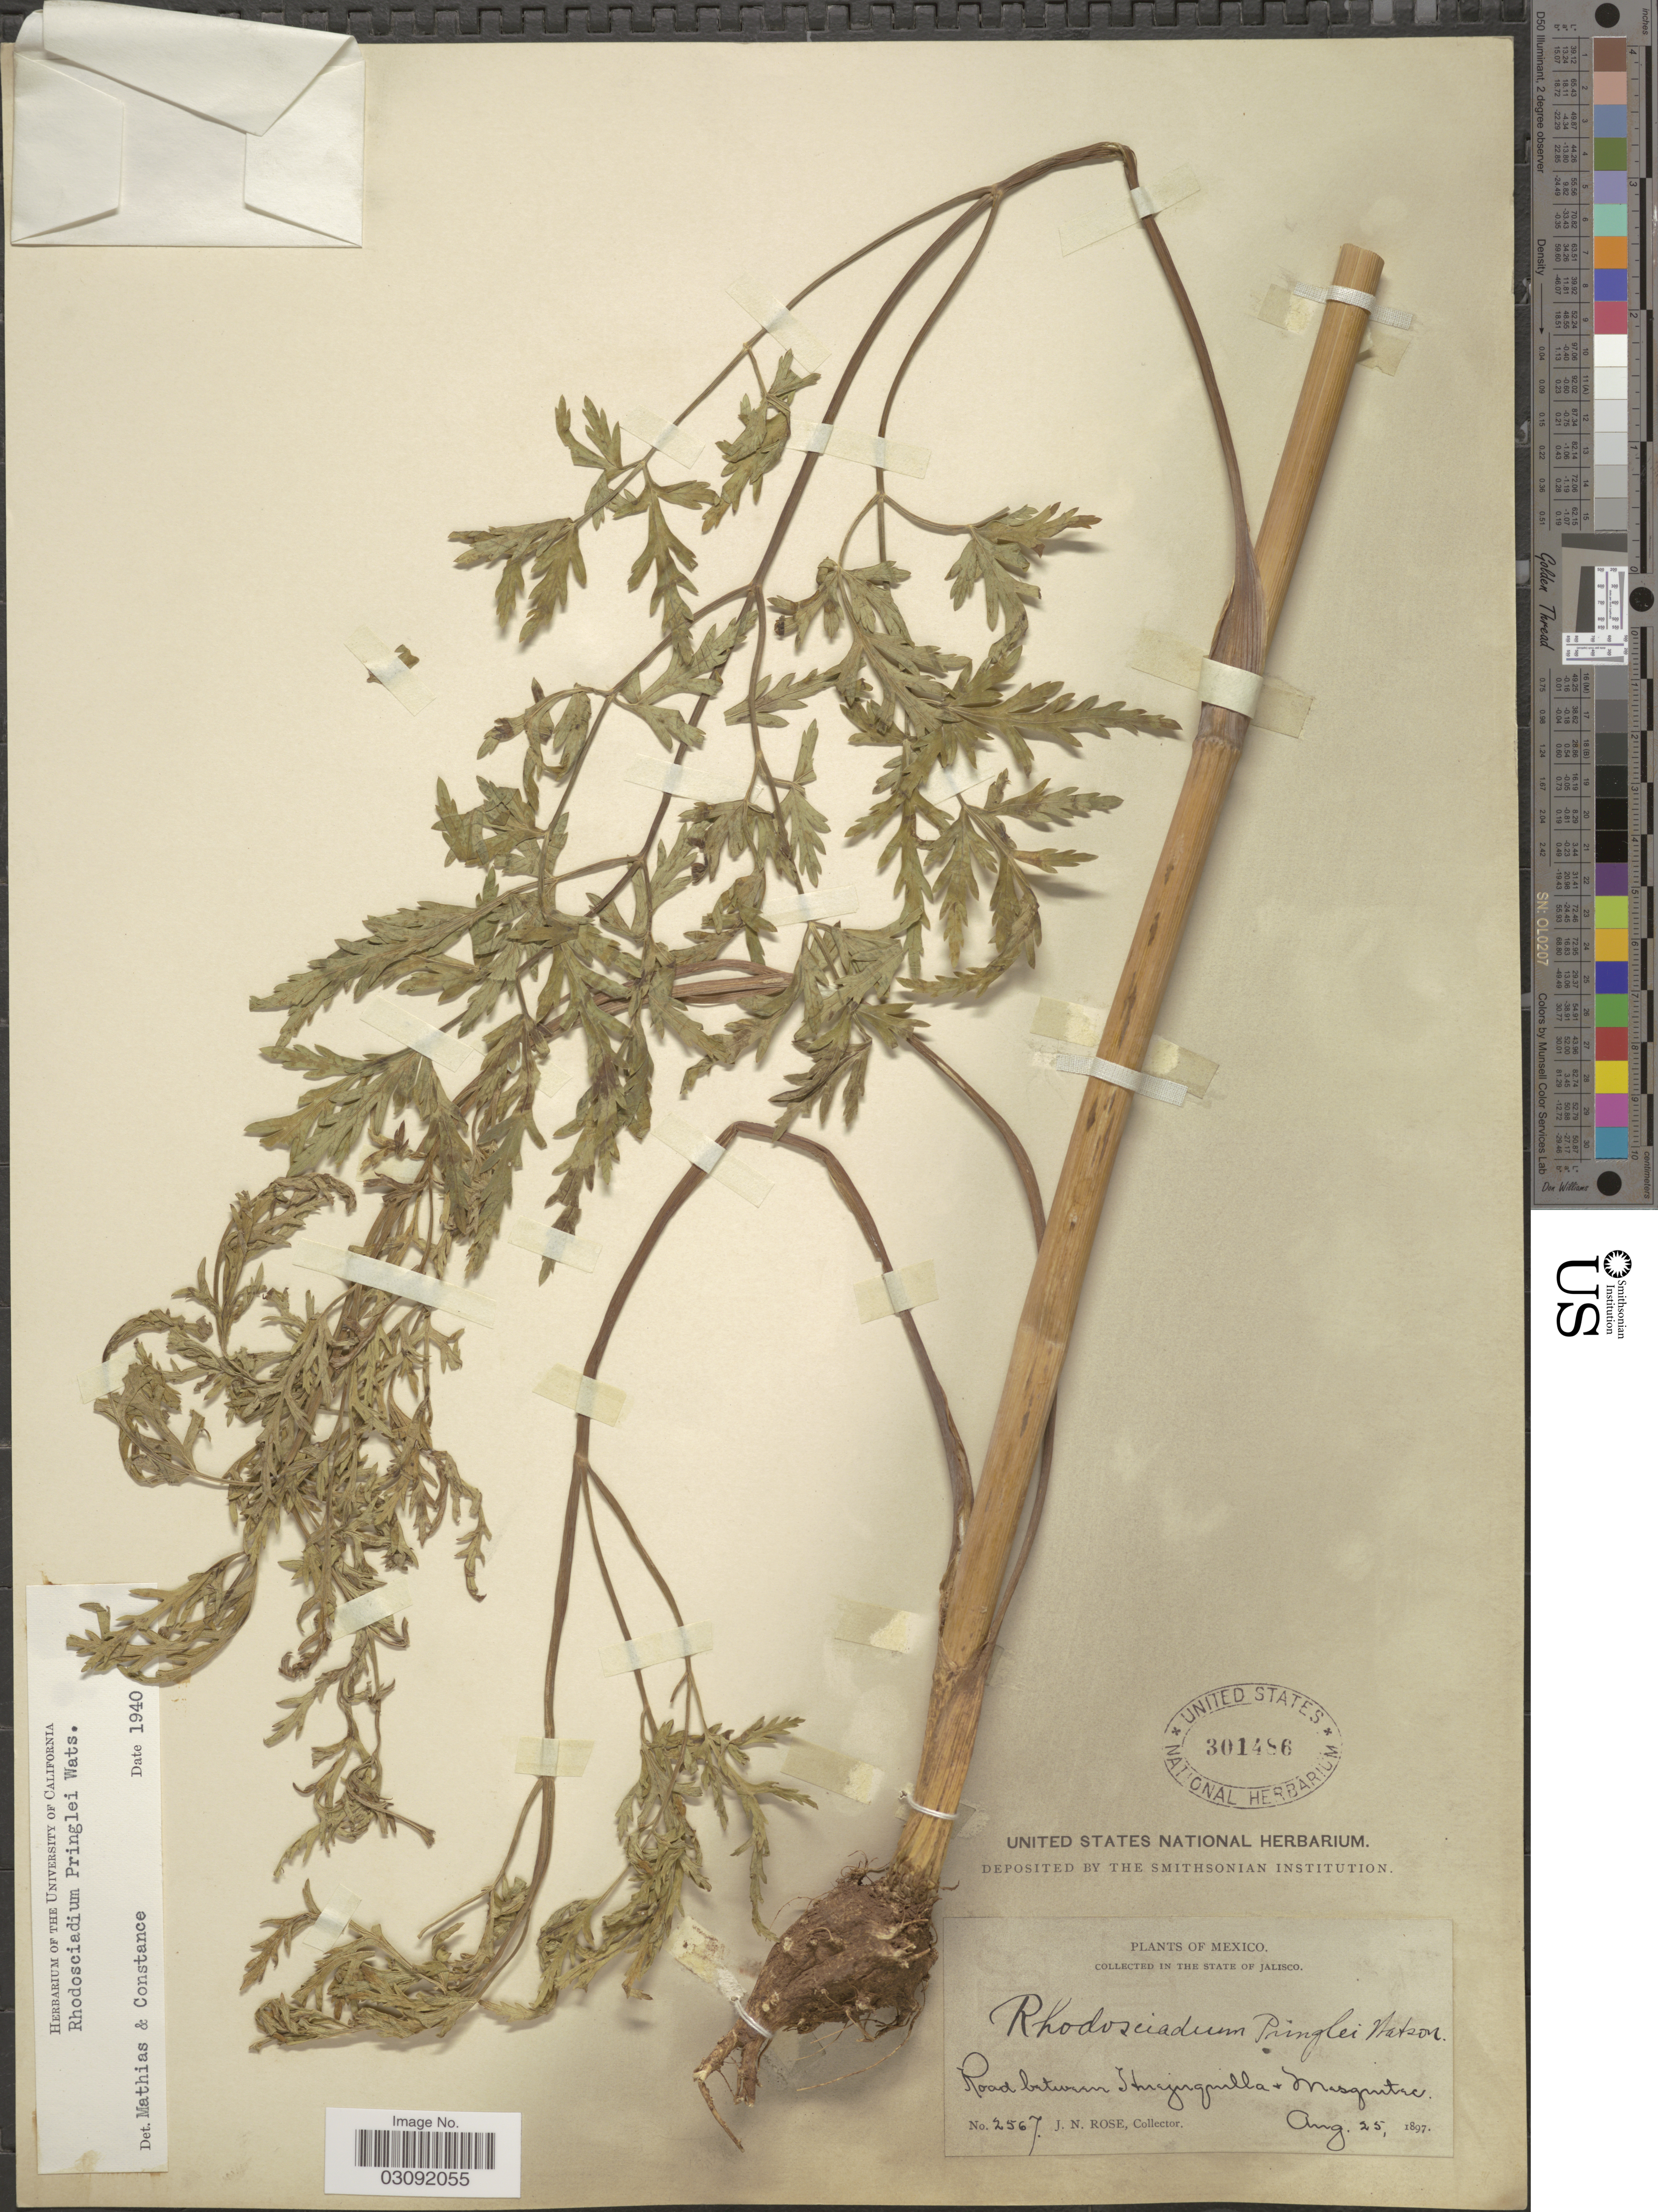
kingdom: Plantae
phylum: Tracheophyta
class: Magnoliopsida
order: Apiales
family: Apiaceae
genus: Rhodosciadium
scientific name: Rhodosciadium pringlei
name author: S. Watson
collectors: J. N. Rose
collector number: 2567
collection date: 1897-08-25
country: Mexico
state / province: Jalisco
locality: Road between Huejuquilla & Mesquitec.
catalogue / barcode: US 301486